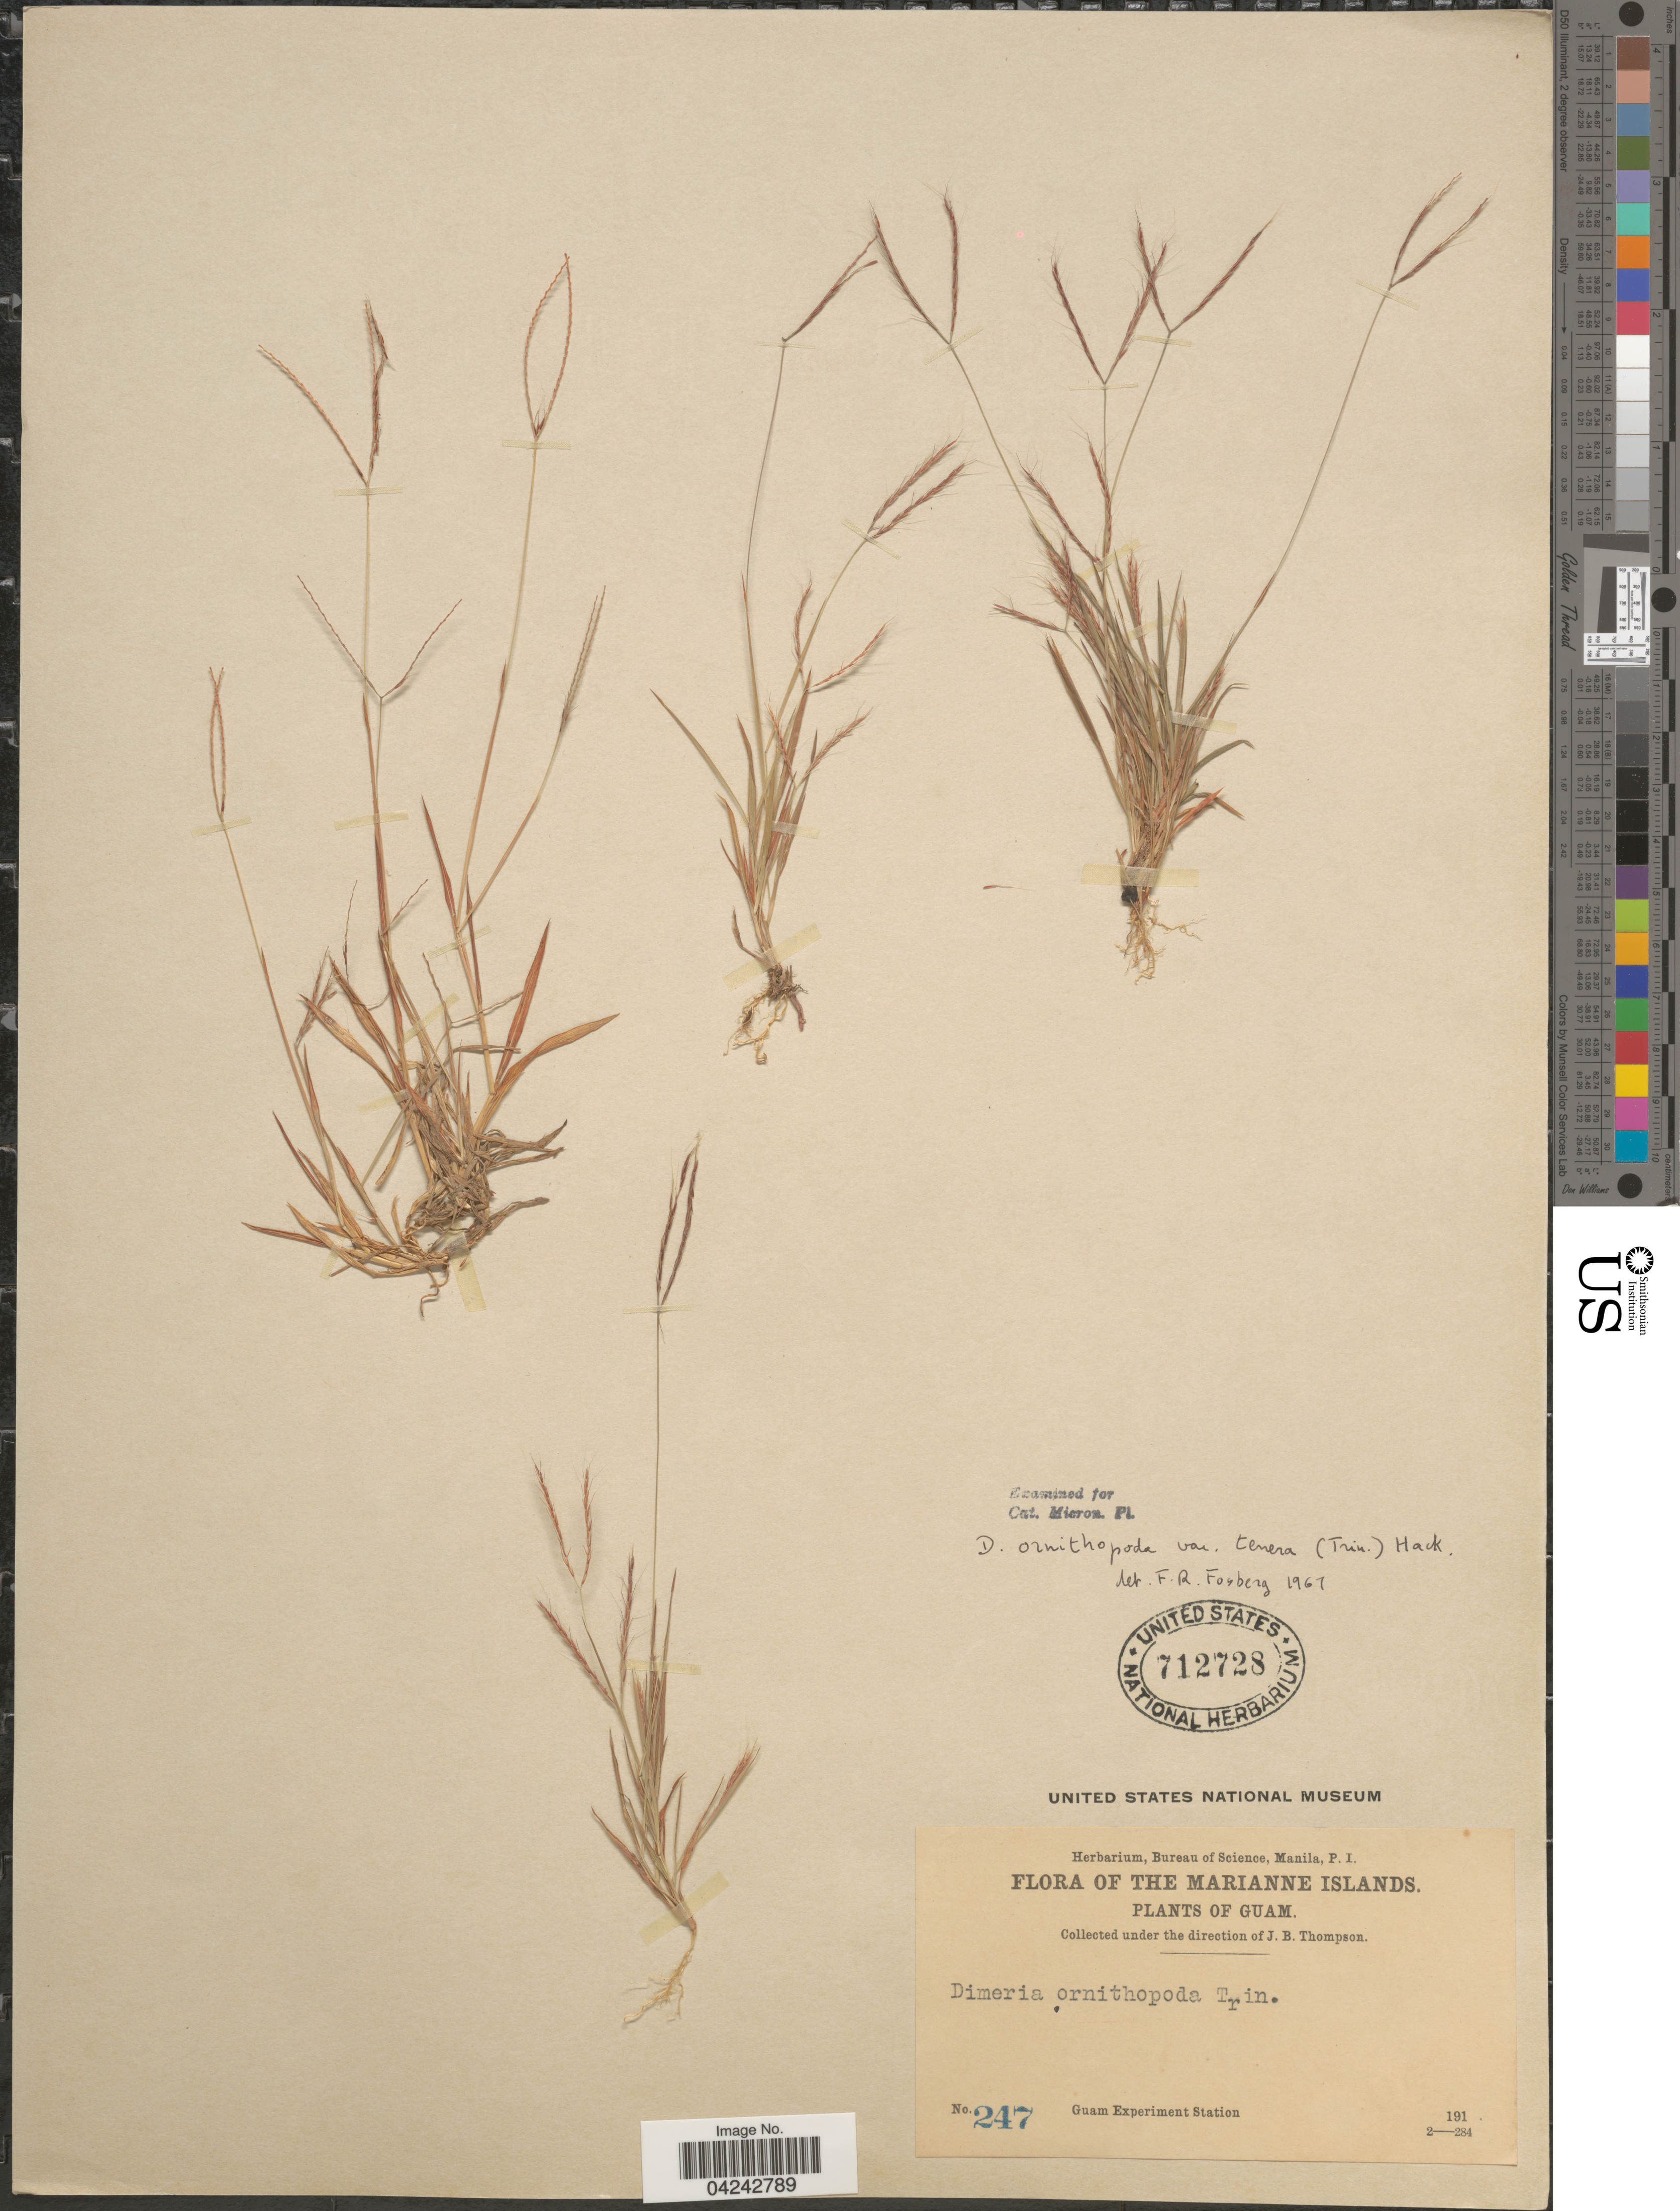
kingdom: Plantae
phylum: Tracheophyta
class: Liliopsida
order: Poales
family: Poaceae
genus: Dimeria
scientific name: Dimeria ornithopoda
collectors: J. B. Thompson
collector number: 247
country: Guam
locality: The Marianne Islands. Guam Experiment Station.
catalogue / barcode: US 712728